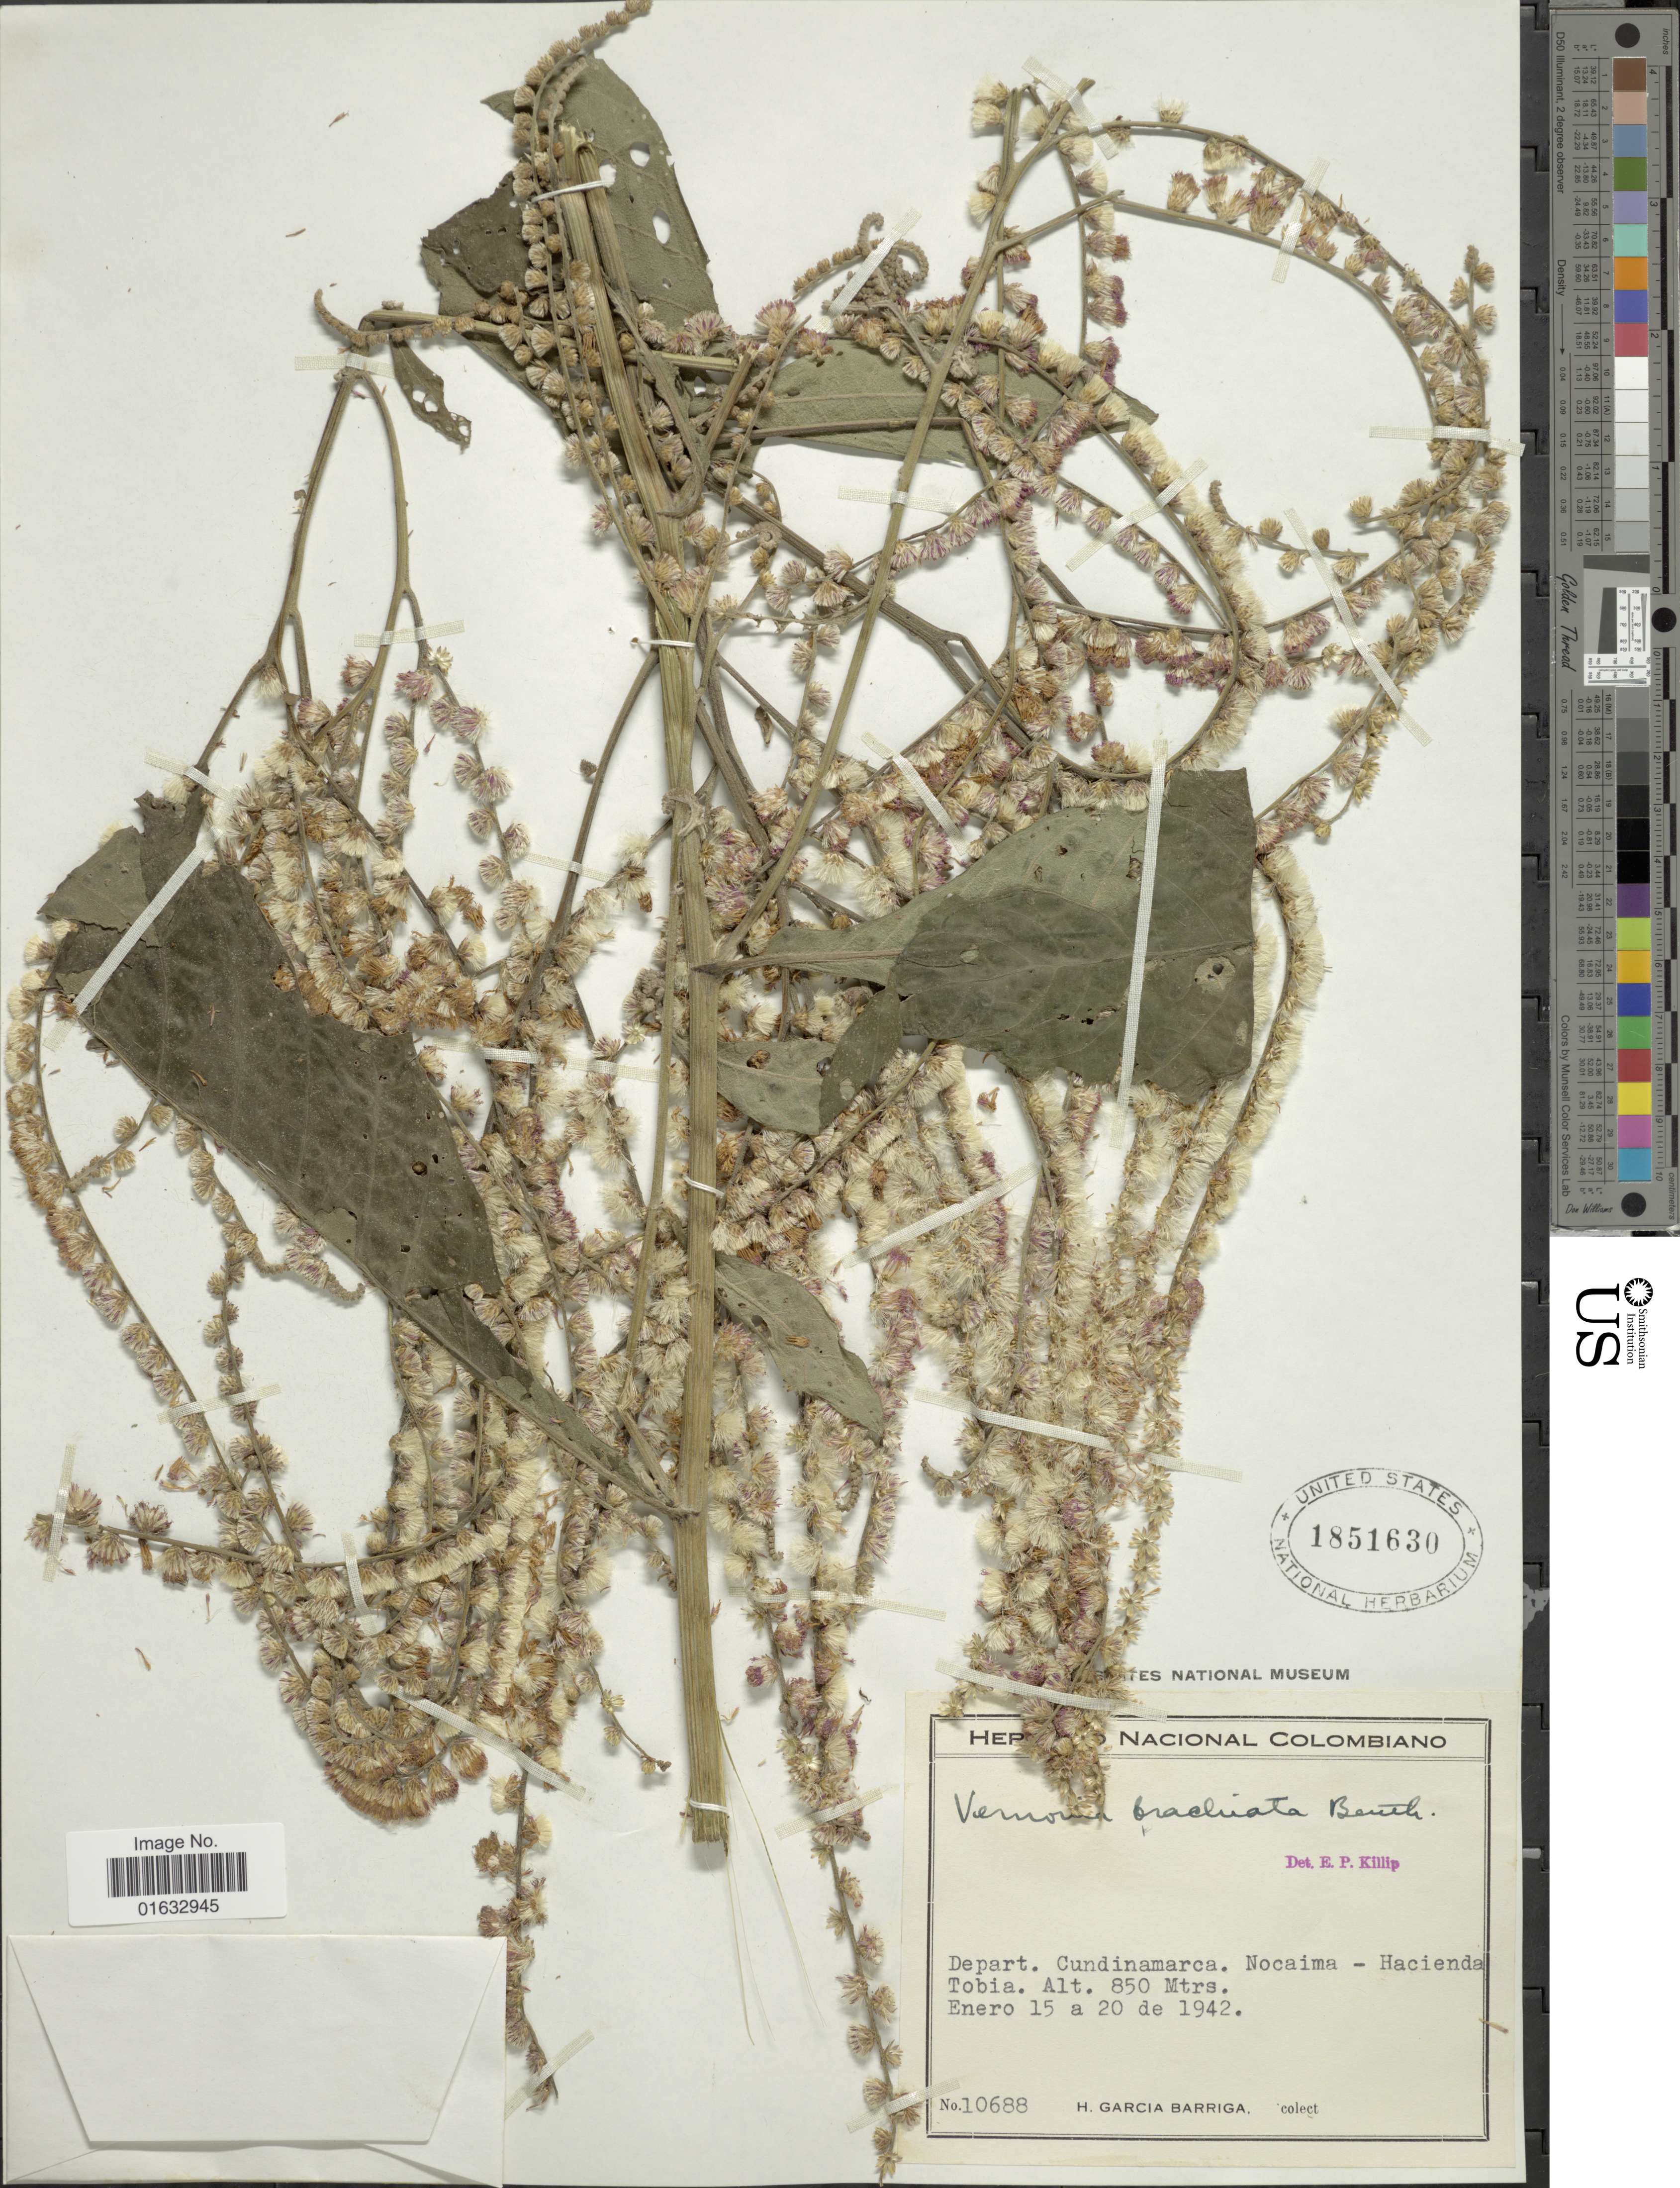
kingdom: Plantae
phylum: Tracheophyta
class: Magnoliopsida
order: Asterales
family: Asteraceae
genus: Eirmocephala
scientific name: Eirmocephala brachiata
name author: (Benth.) H. Rob.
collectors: H. García Barriga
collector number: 10688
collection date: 1942-01-15/1942-01-20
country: Colombia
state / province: Cundinamarca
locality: Depart. Cundinamarca. Nocaima - Hacienda Tobia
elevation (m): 850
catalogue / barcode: US 1851630